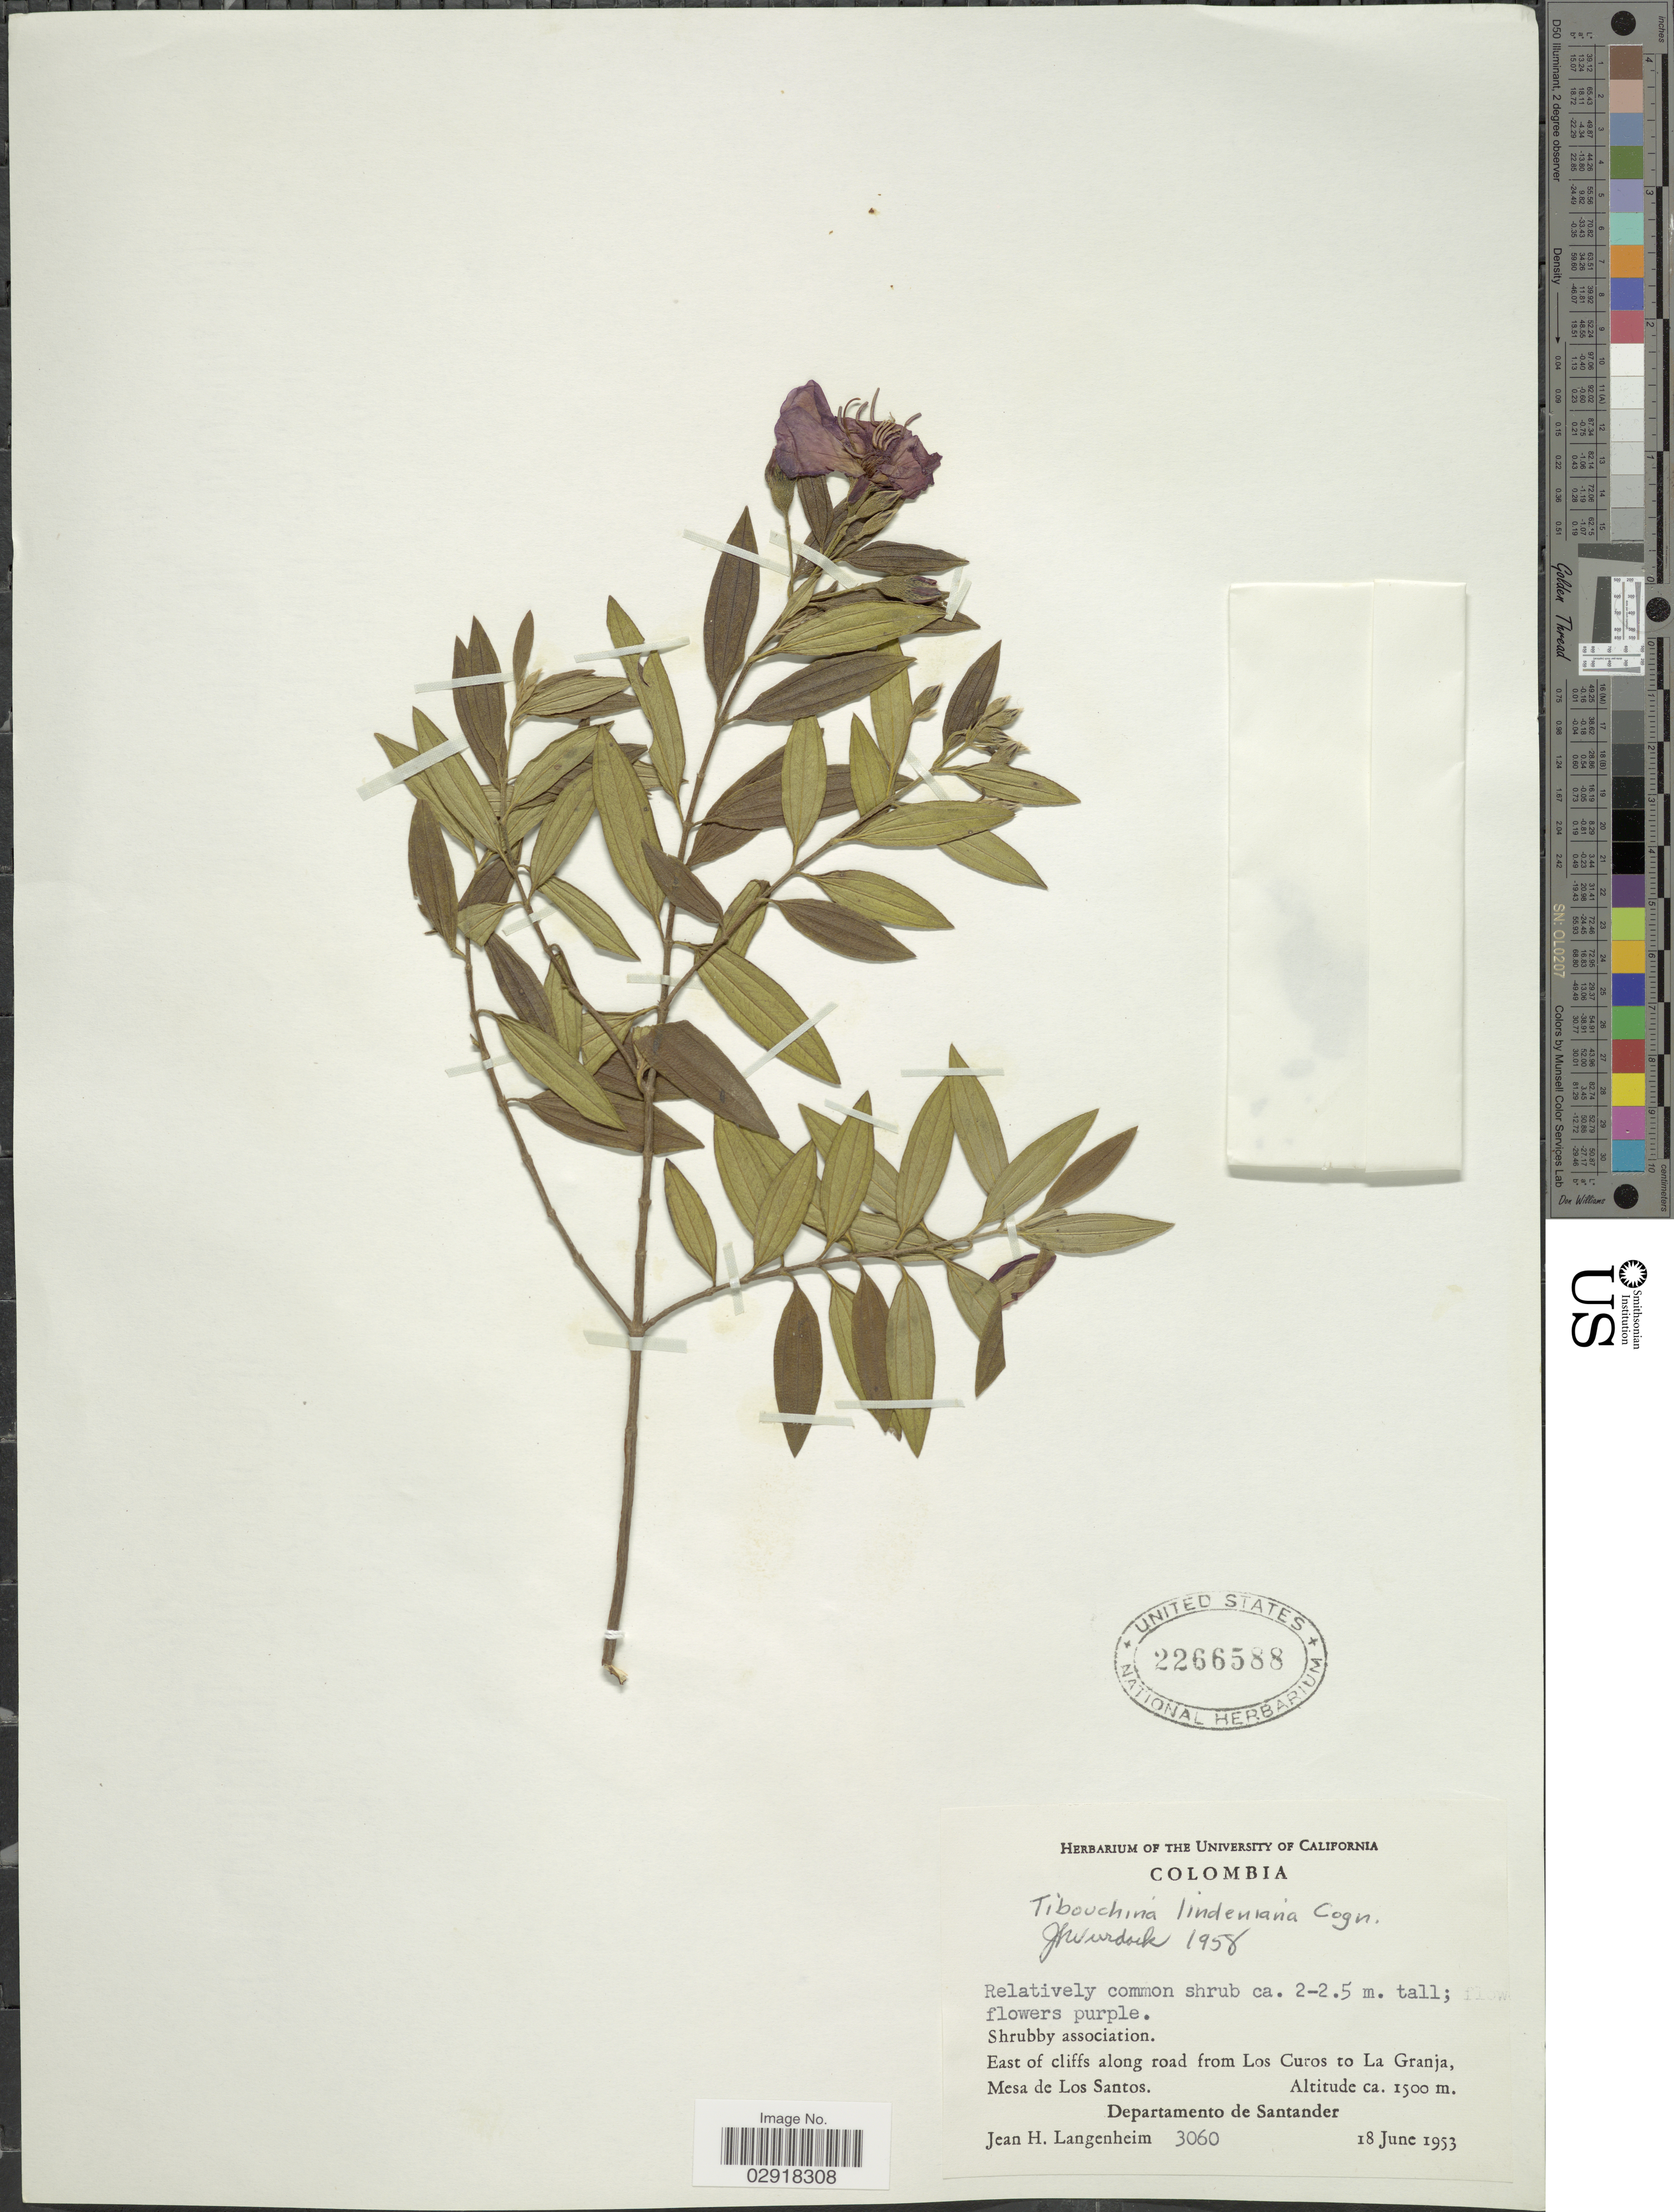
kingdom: Plantae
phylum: Tracheophyta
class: Magnoliopsida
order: Myrtales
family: Melastomataceae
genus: Pleroma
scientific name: Pleroma martiale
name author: (Cham.) Triana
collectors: J. H. Langenheim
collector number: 3060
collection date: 1953-06-18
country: Colombia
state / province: Santander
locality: East of cliffs along road from Los Curos to La Granja, Mesa de Los Santos, Departamento de Santander.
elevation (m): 1500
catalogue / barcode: US 2266588